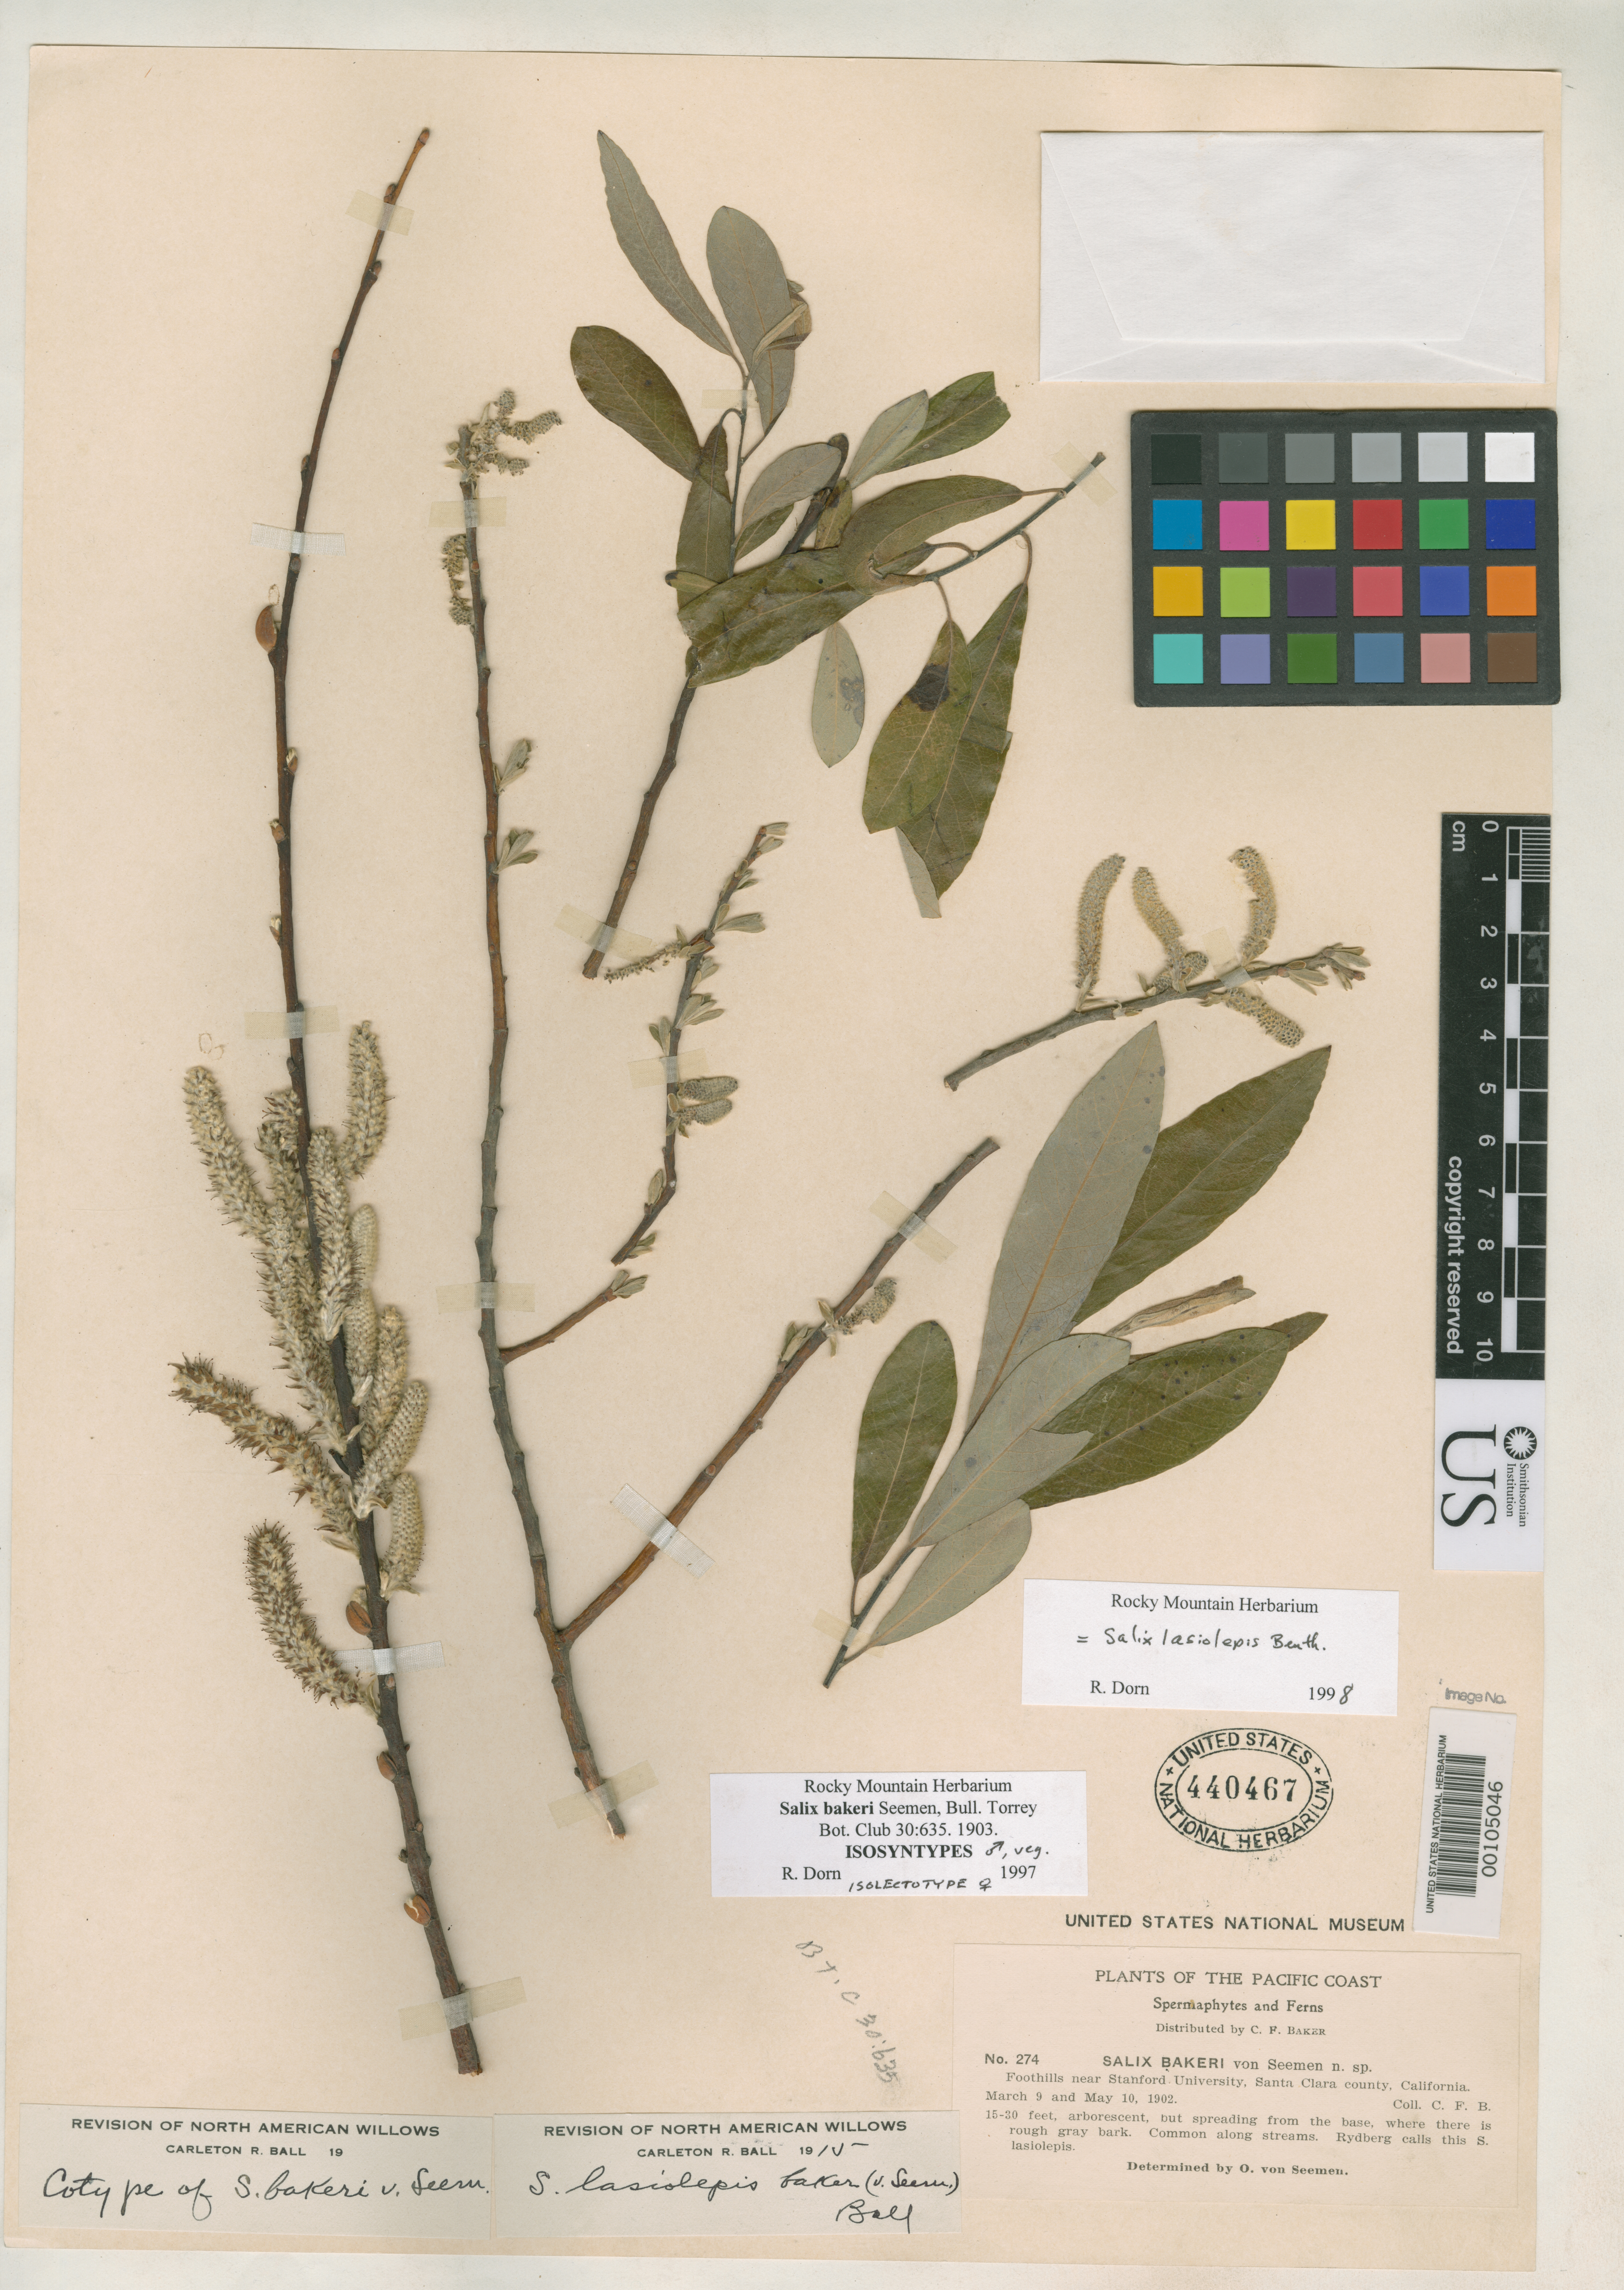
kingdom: Plantae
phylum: Tracheophyta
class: Magnoliopsida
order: Malpighiales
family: Salicaceae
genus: Salix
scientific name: Salix bakeri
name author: Seemen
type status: Isosyntype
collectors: C. F. Baker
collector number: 274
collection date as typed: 09 Mar 1902 and 10 May 1902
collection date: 1902-03-09,1902-05-10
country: United States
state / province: California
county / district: Santa Clara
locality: Foothills near Stanford University.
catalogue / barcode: US 440467